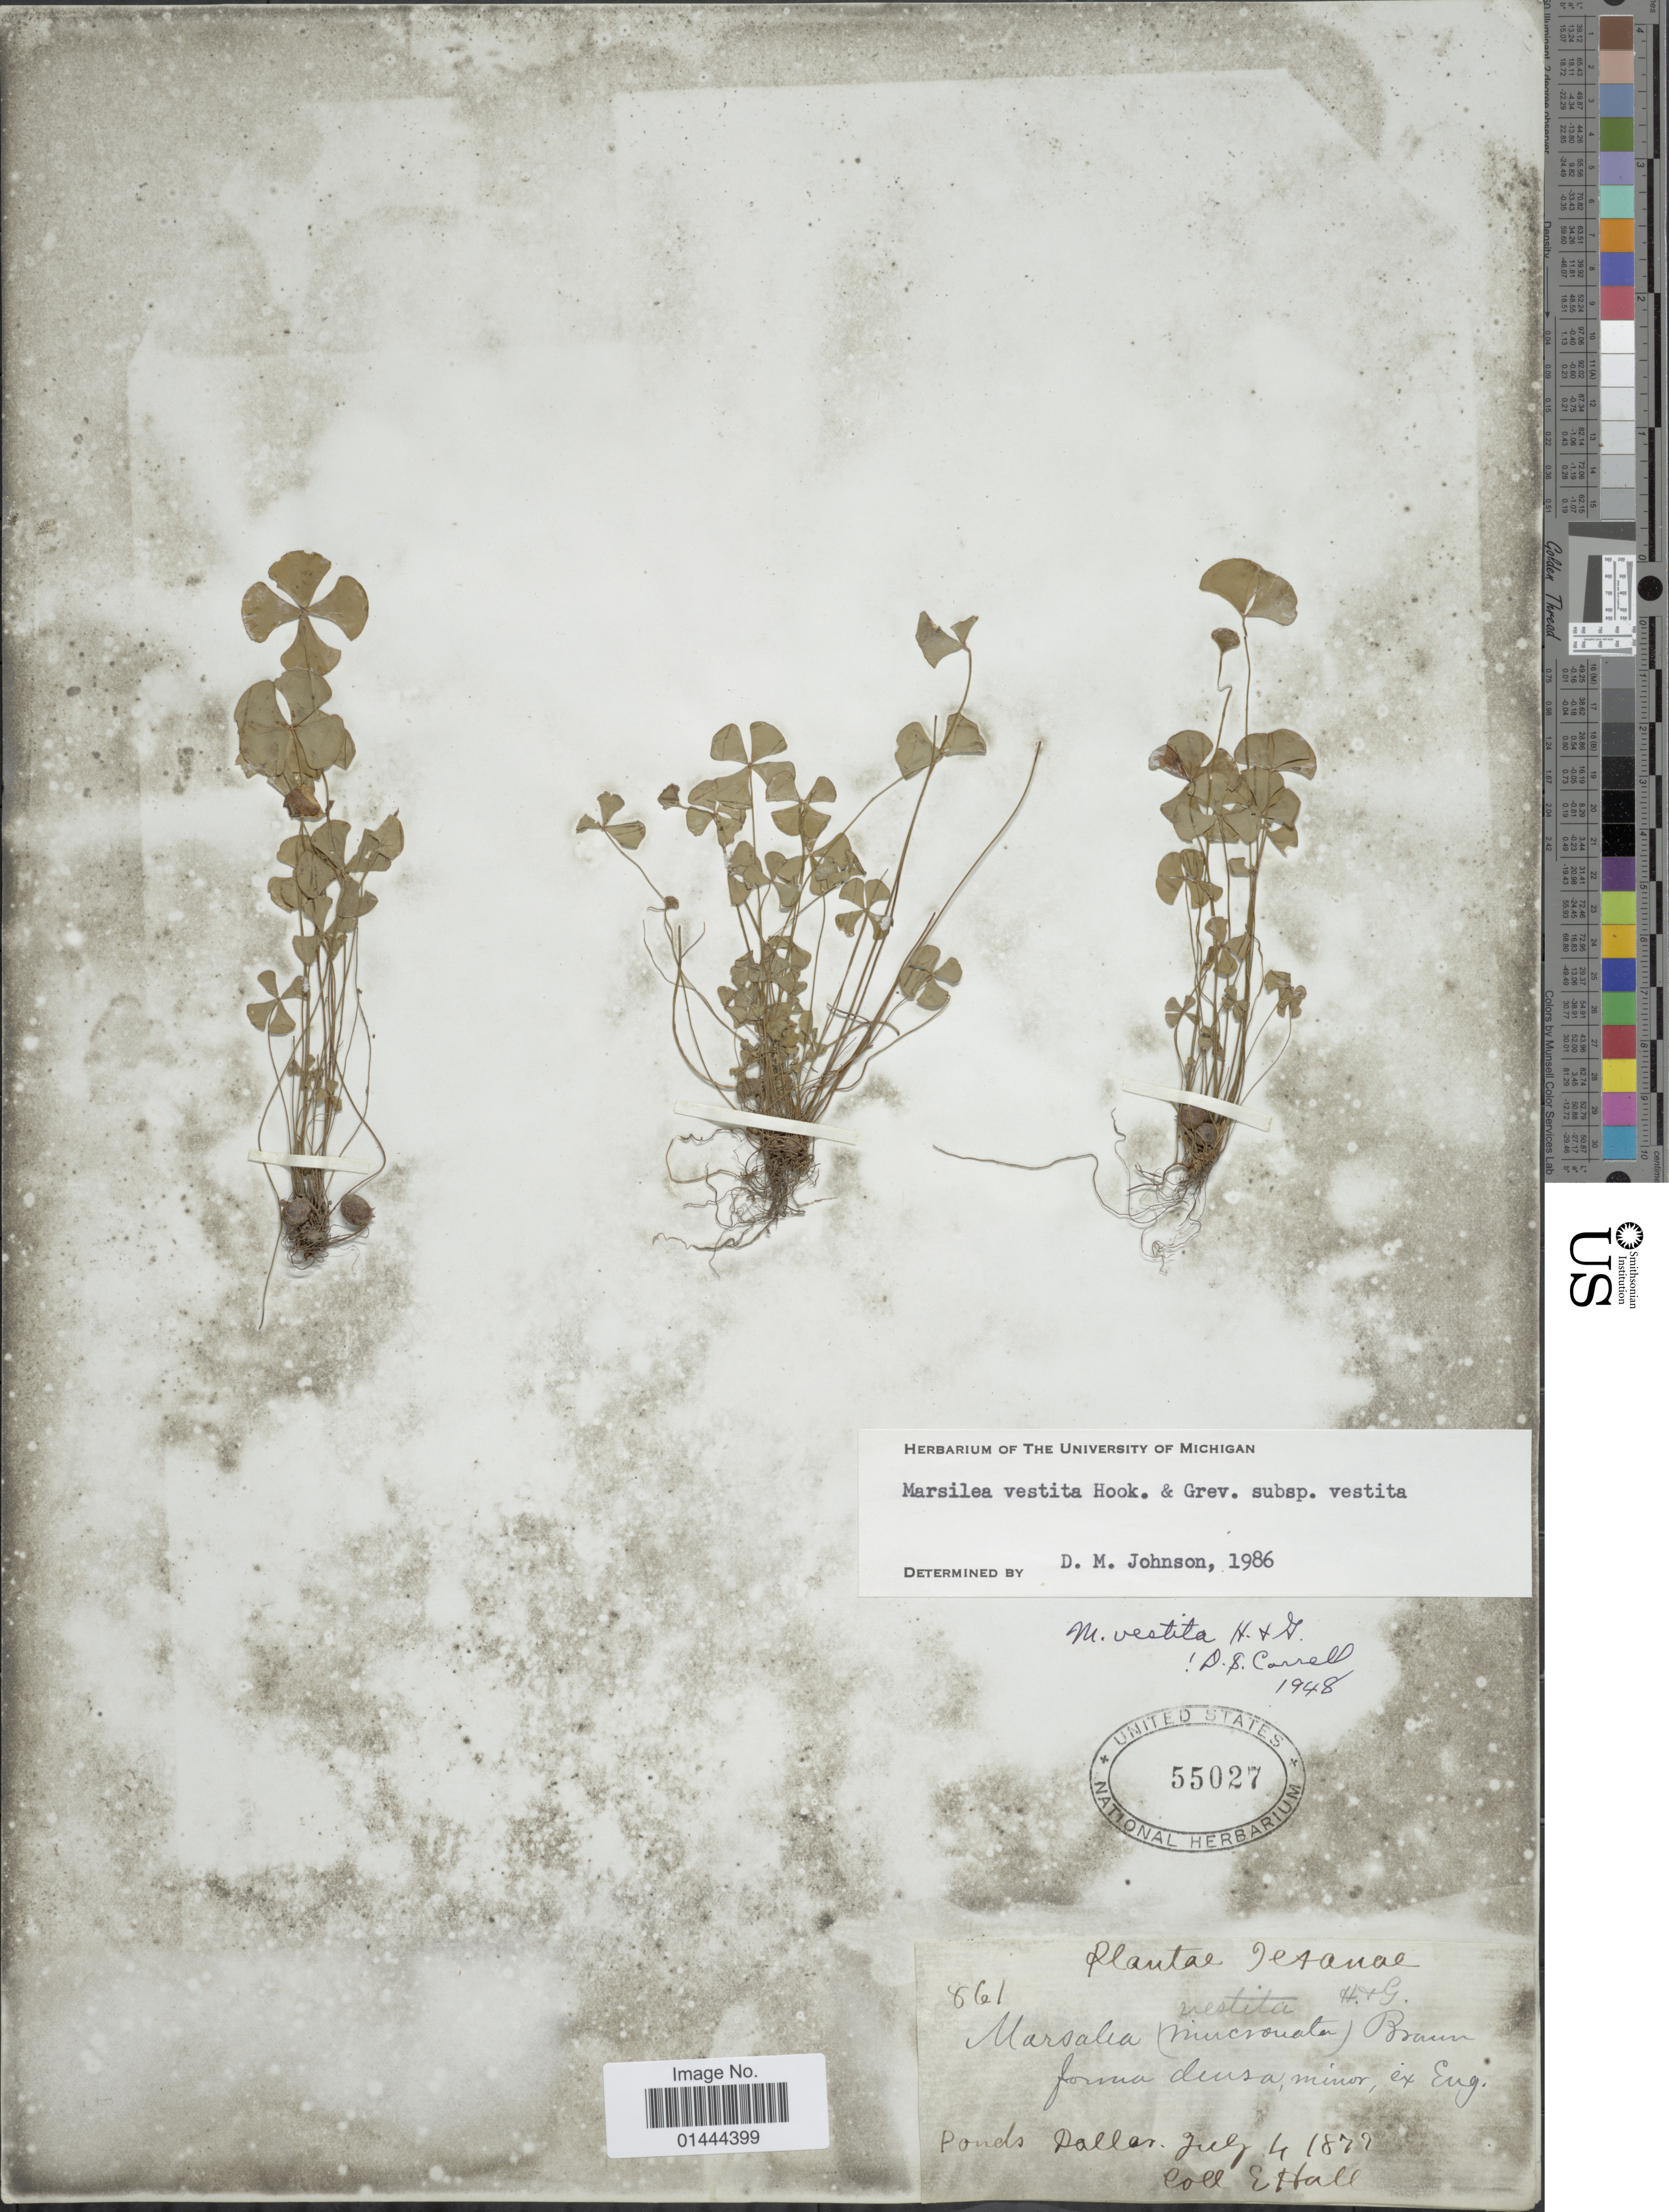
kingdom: Plantae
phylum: Tracheophyta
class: Polypodiopsida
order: Salviniales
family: Marsileaceae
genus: Marsilea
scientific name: Marsilea vestita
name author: Hook. & Grev.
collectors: E. Hall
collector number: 861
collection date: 1877-07-04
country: United States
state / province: Texas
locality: Ponds, Dallas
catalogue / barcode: US 55027